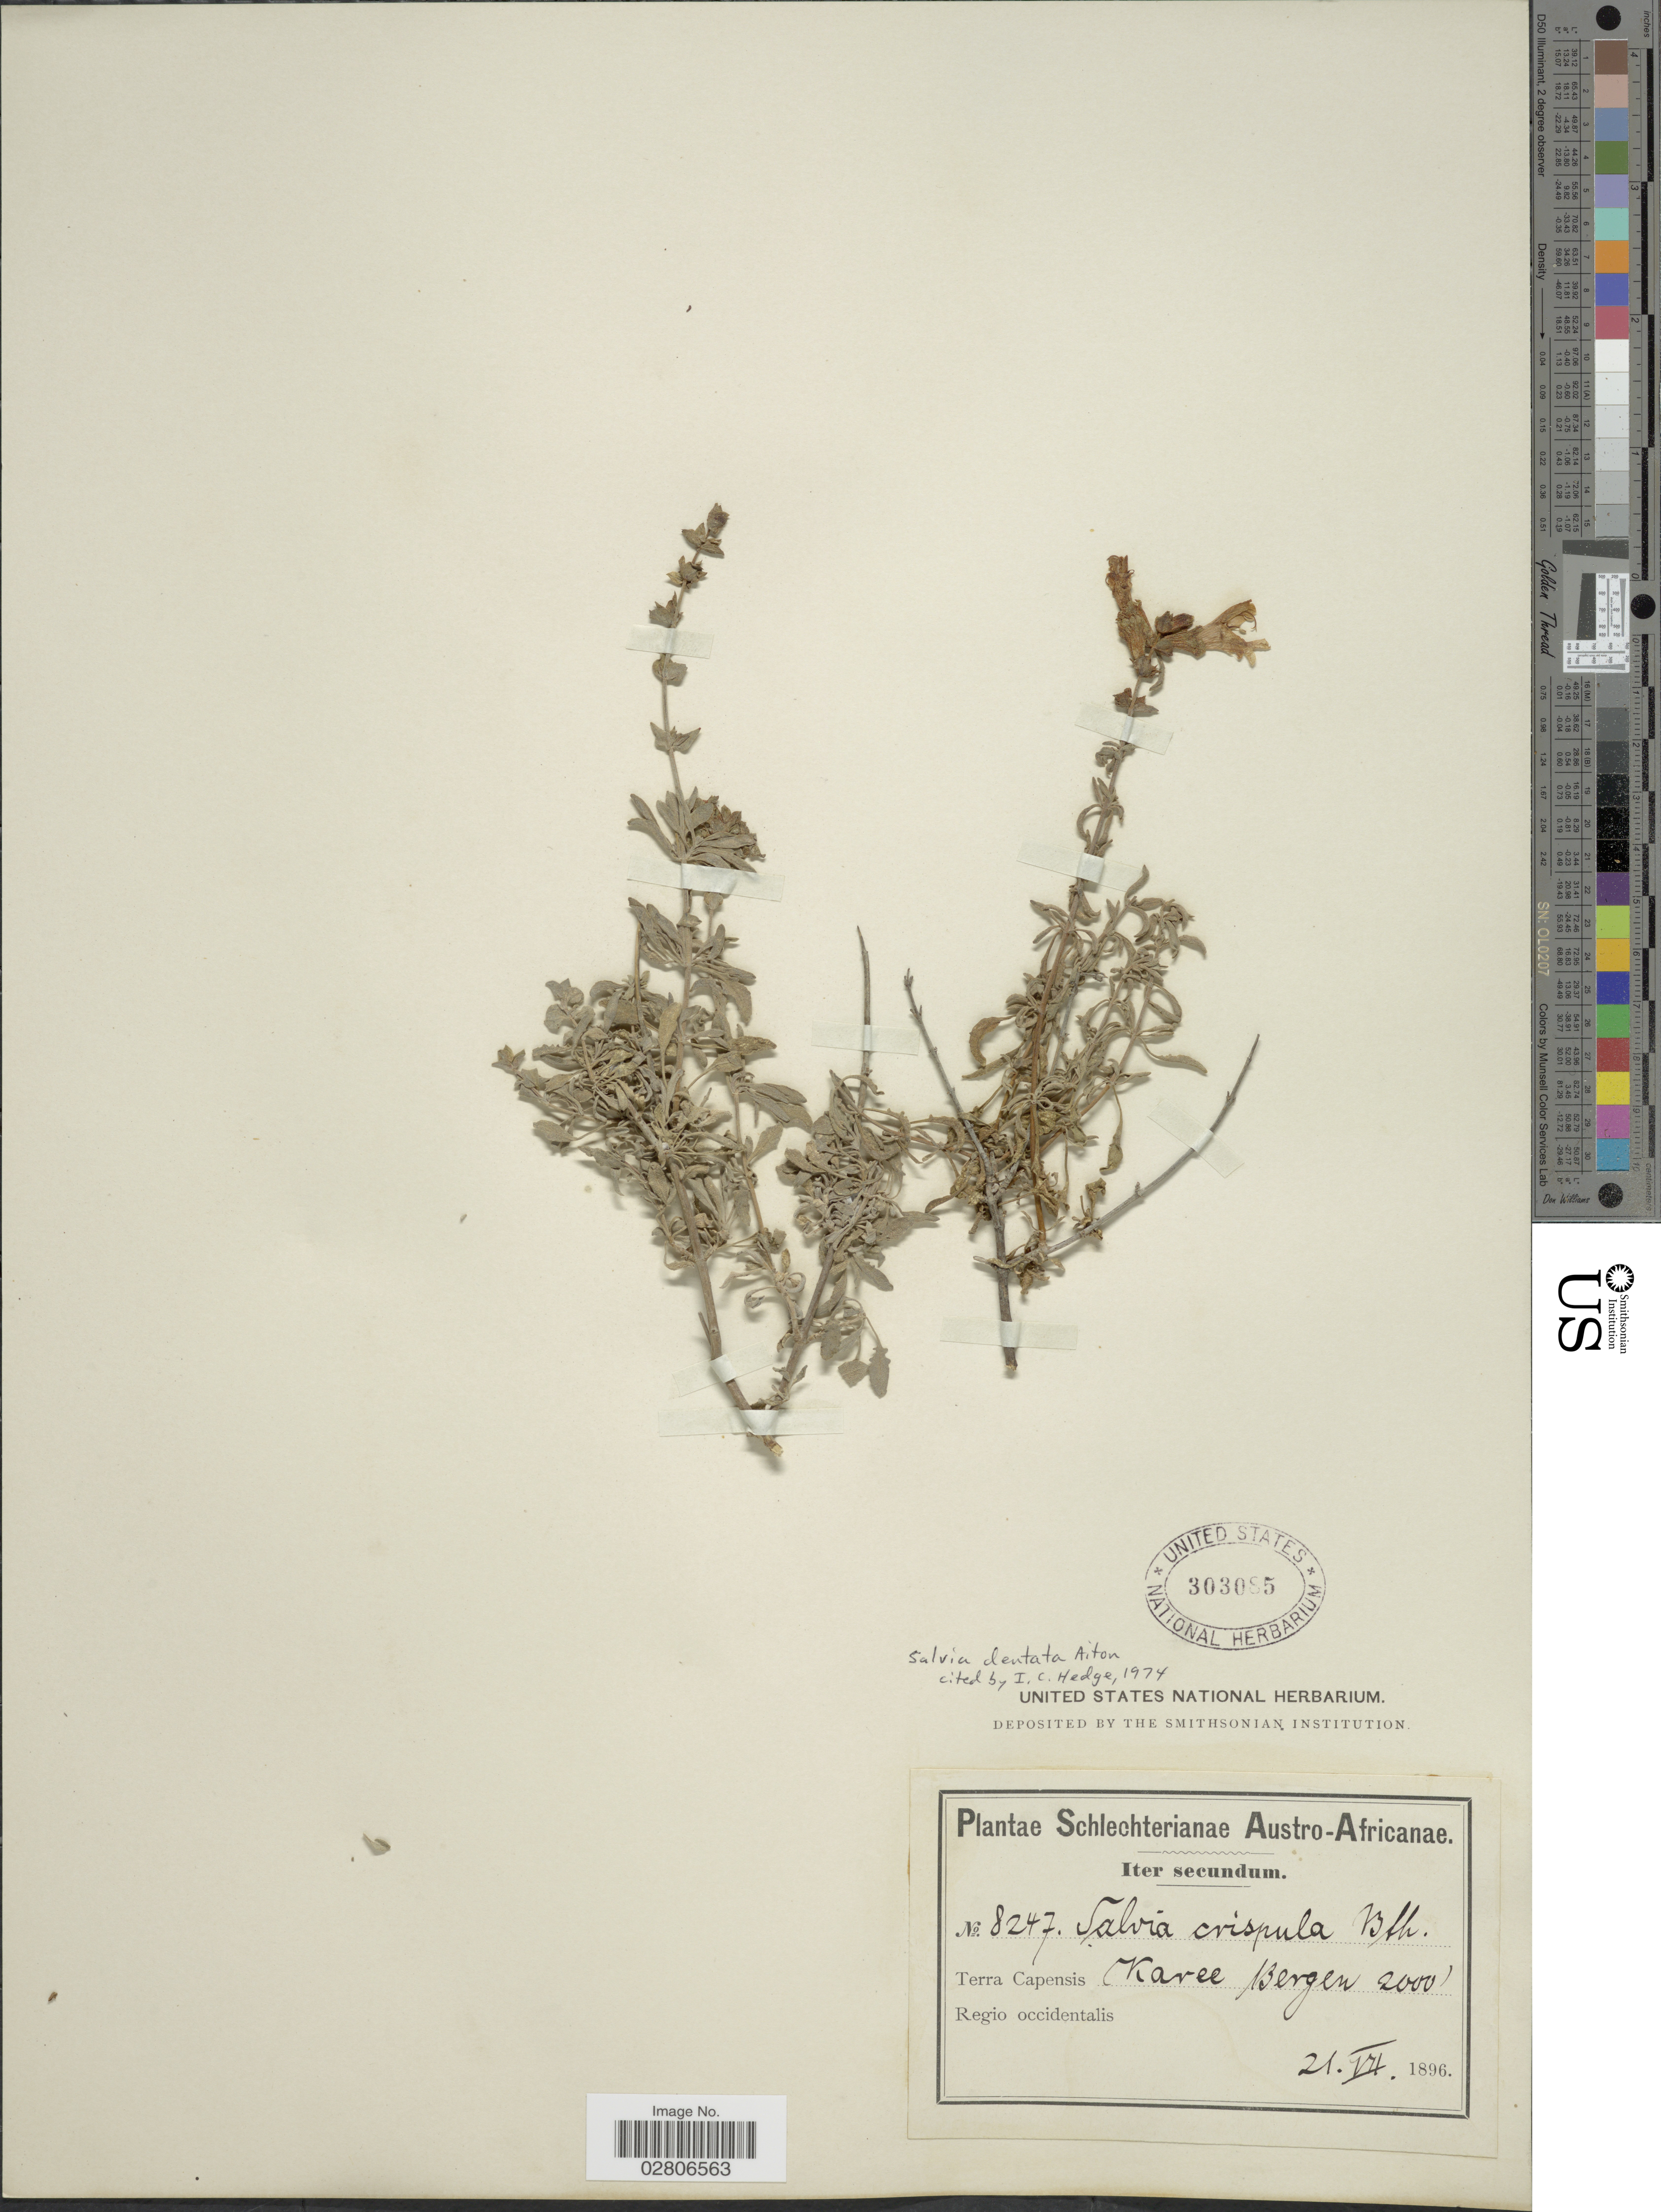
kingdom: Plantae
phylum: Tracheophyta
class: Magnoliopsida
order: Lamiales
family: Lamiaceae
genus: Salvia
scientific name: Salvia dentata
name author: Aiton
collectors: Schlechter, --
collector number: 8247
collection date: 1896-07-21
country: South Africa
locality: Austro-Africanae, Terra Capensis, Regio occidentalis, Karee Bergen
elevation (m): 610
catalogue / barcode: US 303085